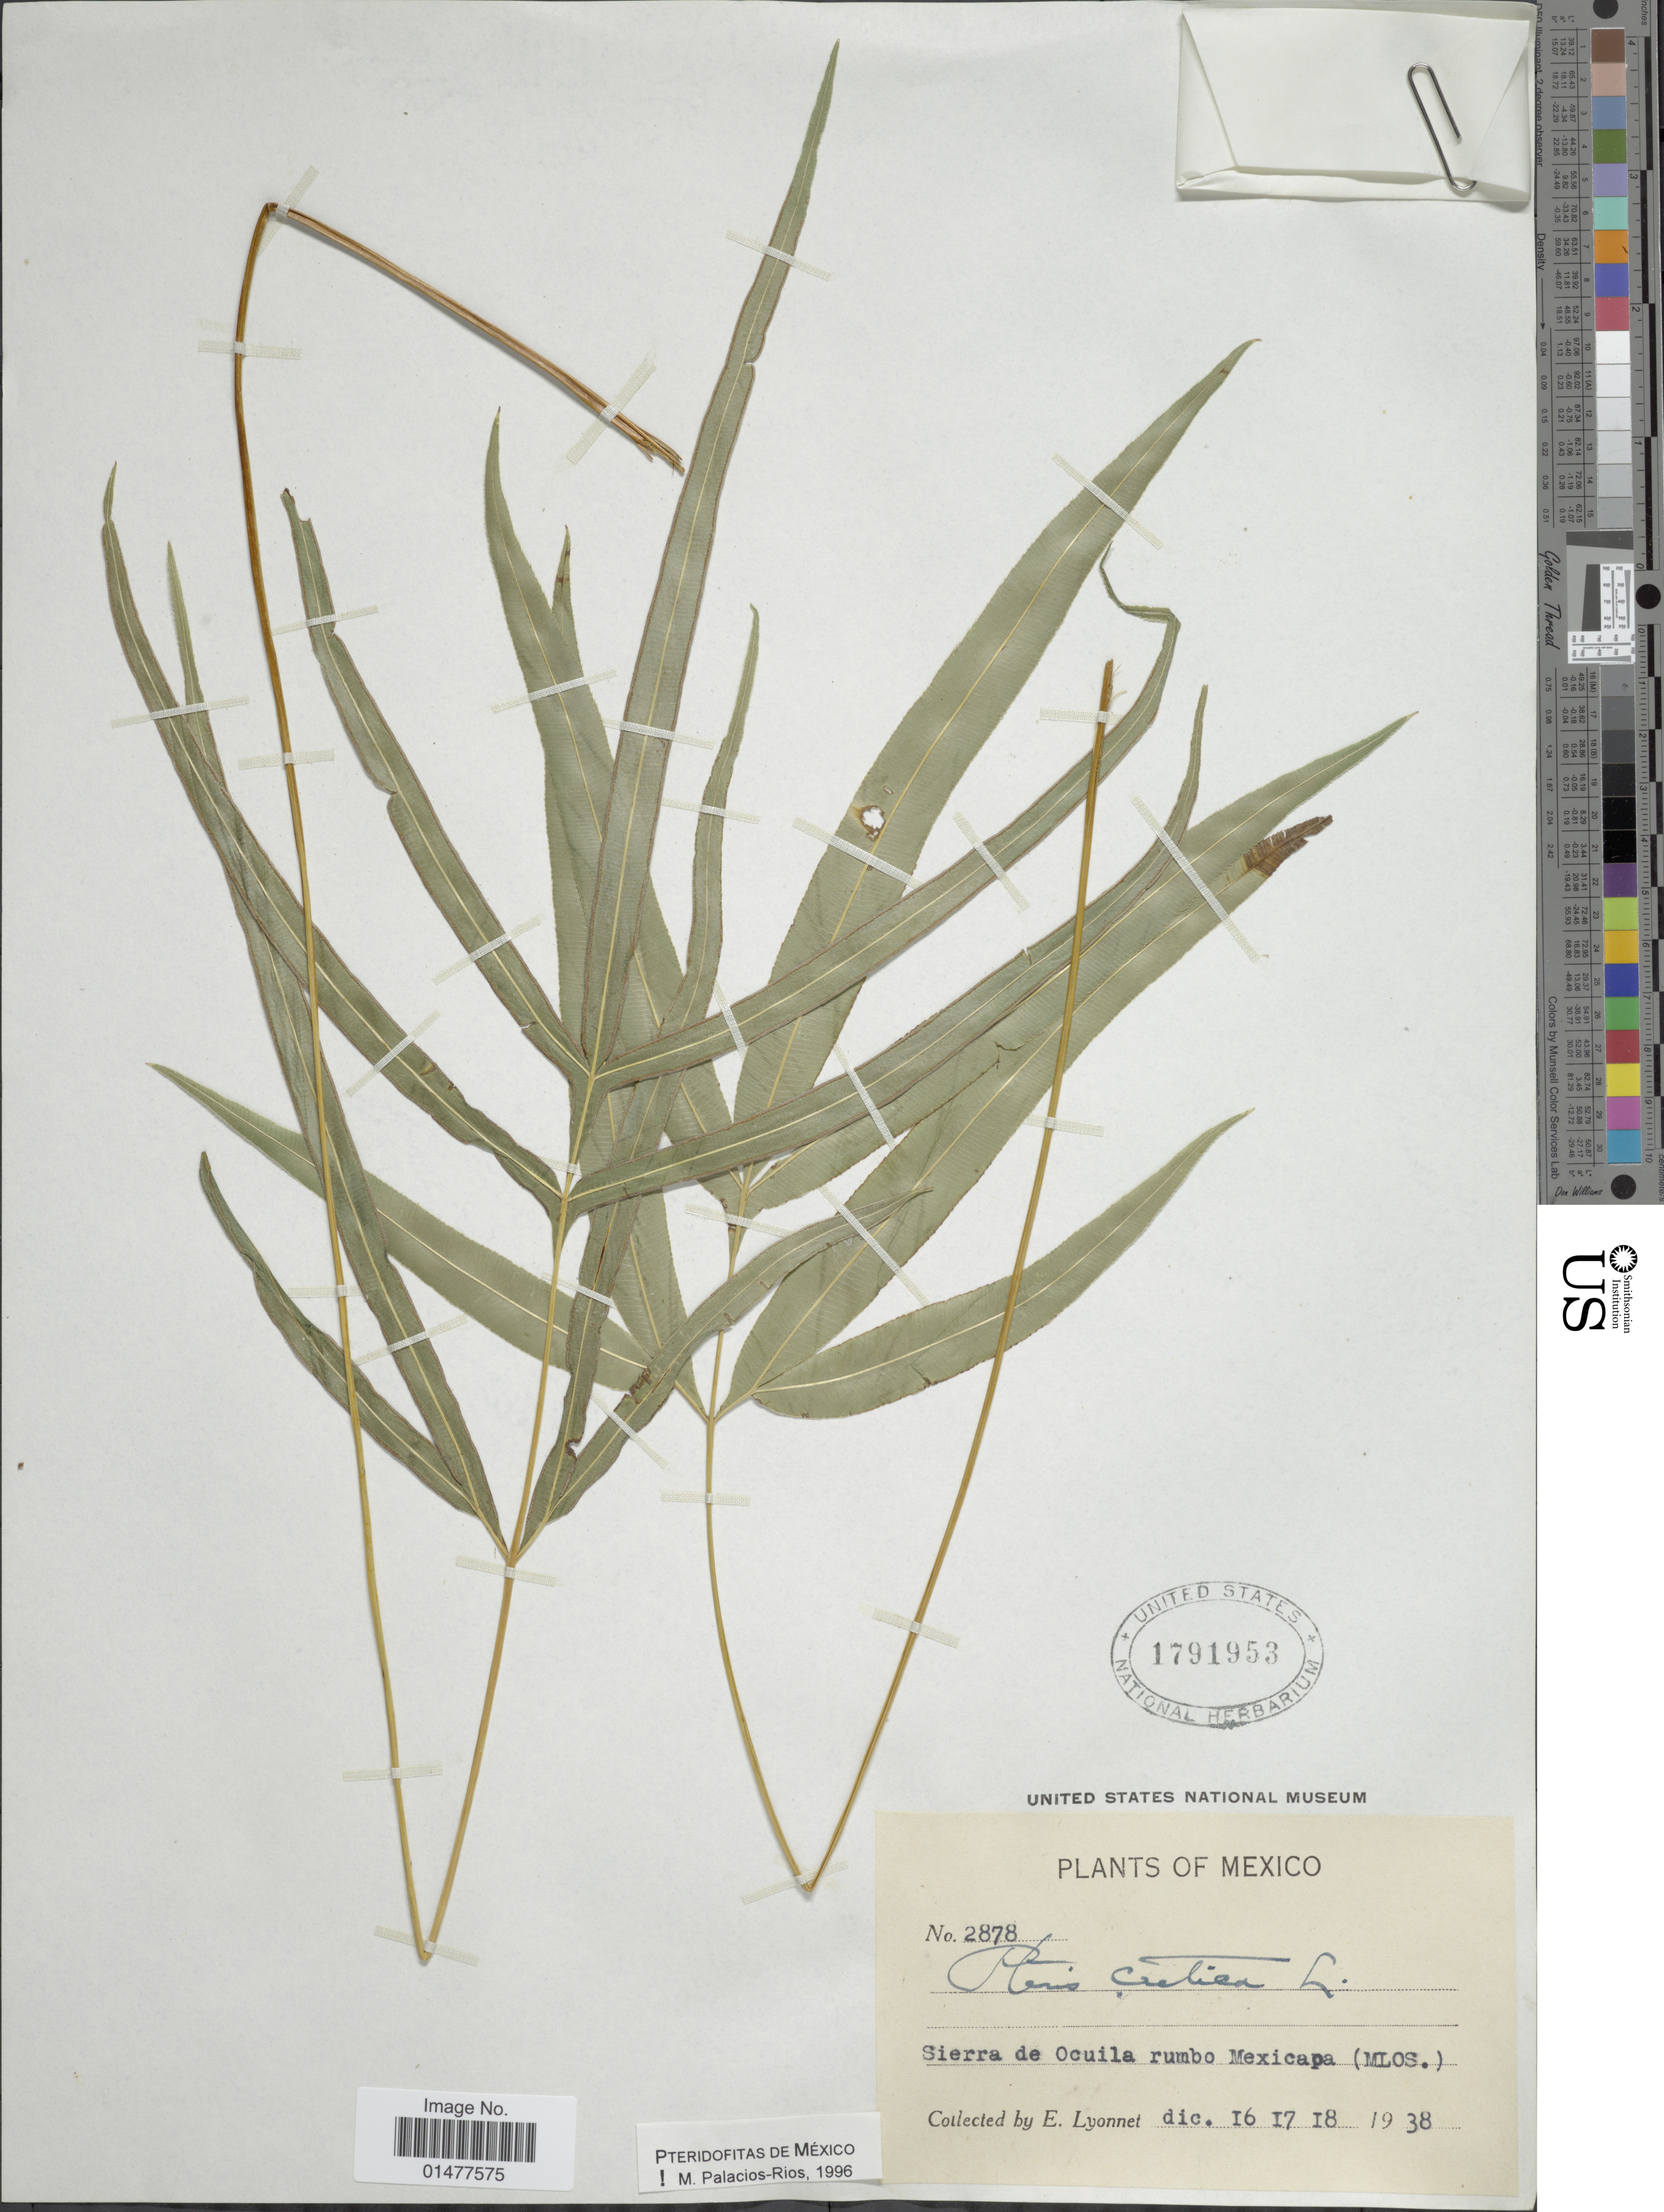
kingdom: Plantae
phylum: Tracheophyta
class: Polypodiopsida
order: Polypodiales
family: Pteridaceae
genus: Pteris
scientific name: Pteris cretica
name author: L.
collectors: E. Lyonnet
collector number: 2878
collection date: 1938-12-16/1938-12-18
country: Mexico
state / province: Morelos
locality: Sierra de Ocuila rumbo Mexicapa (MLOS.).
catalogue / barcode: US 1791953